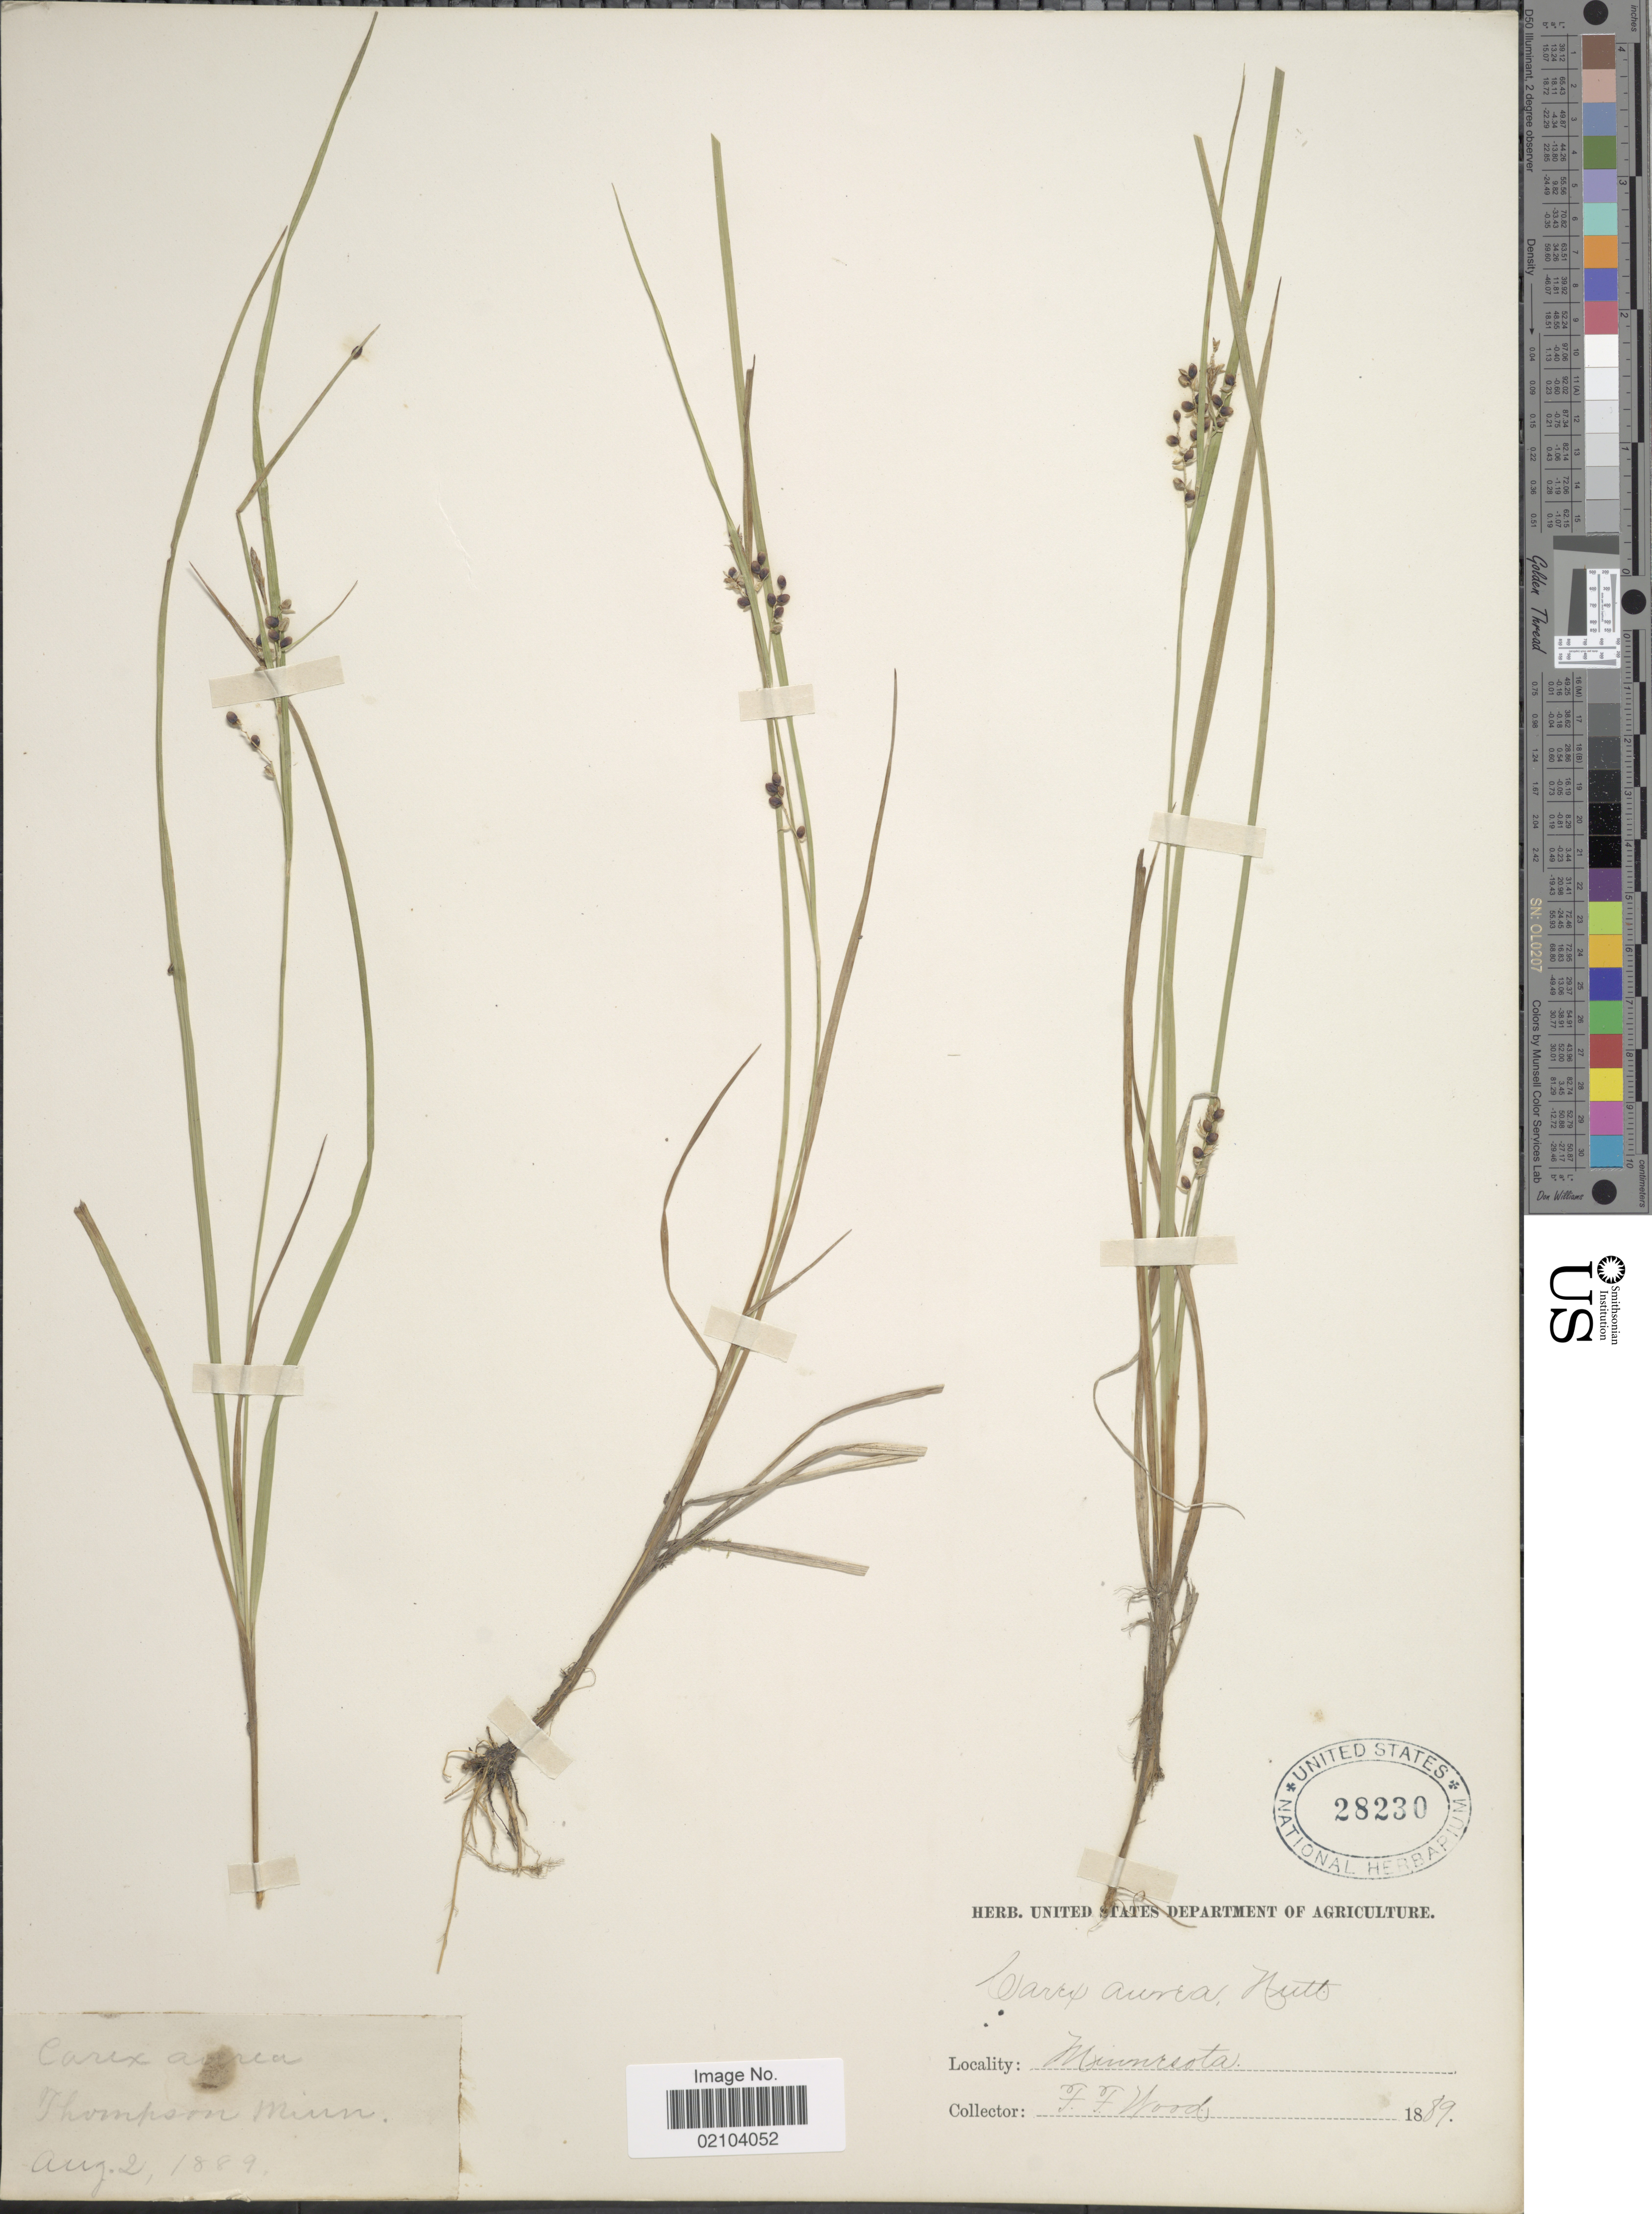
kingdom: Plantae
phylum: Tracheophyta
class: Liliopsida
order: Poales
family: Cyperaceae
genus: Carex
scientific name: Carex aurea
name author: Nutt.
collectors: F. Woods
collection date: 1889-08-02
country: United States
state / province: Minnesota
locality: Thompson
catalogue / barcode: US 28230